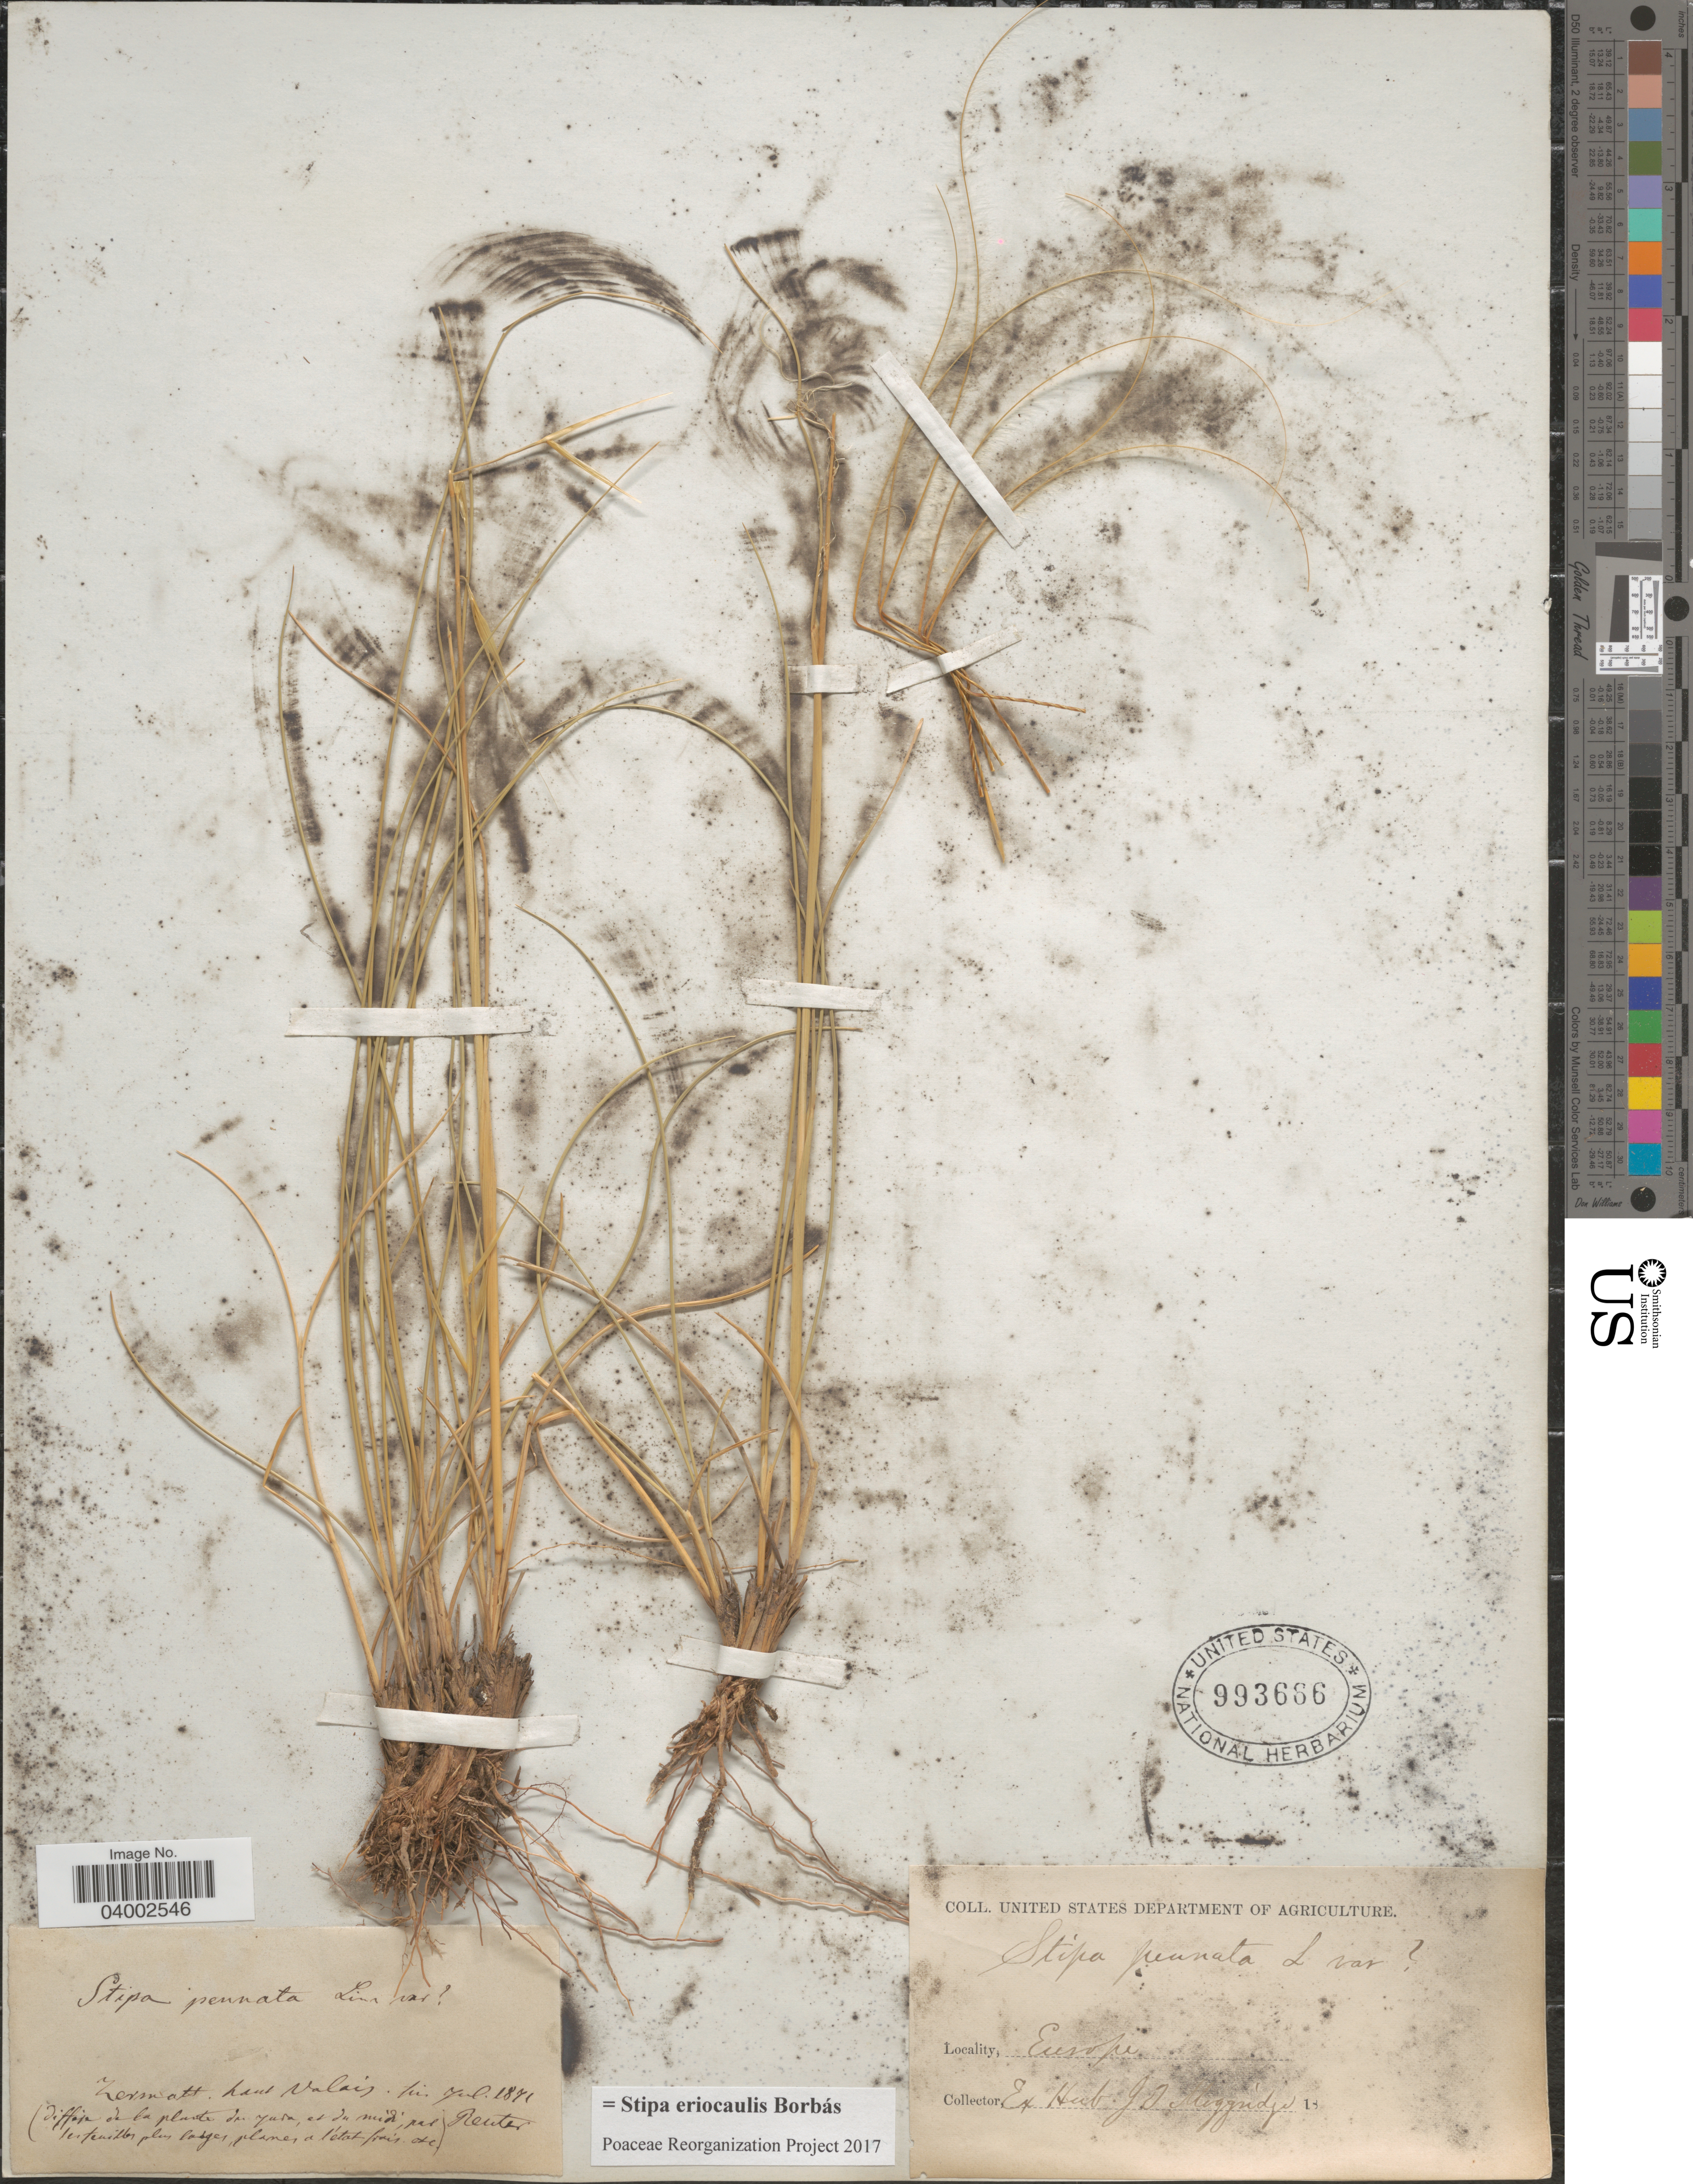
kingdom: Plantae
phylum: Tracheophyta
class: Liliopsida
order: Poales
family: Poaceae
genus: Stipa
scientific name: Stipa eriocaulis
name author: Borbás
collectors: -. Reuter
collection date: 1871-07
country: Switzerland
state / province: Valais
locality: Zermatt, haut Valais.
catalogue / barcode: US 993666